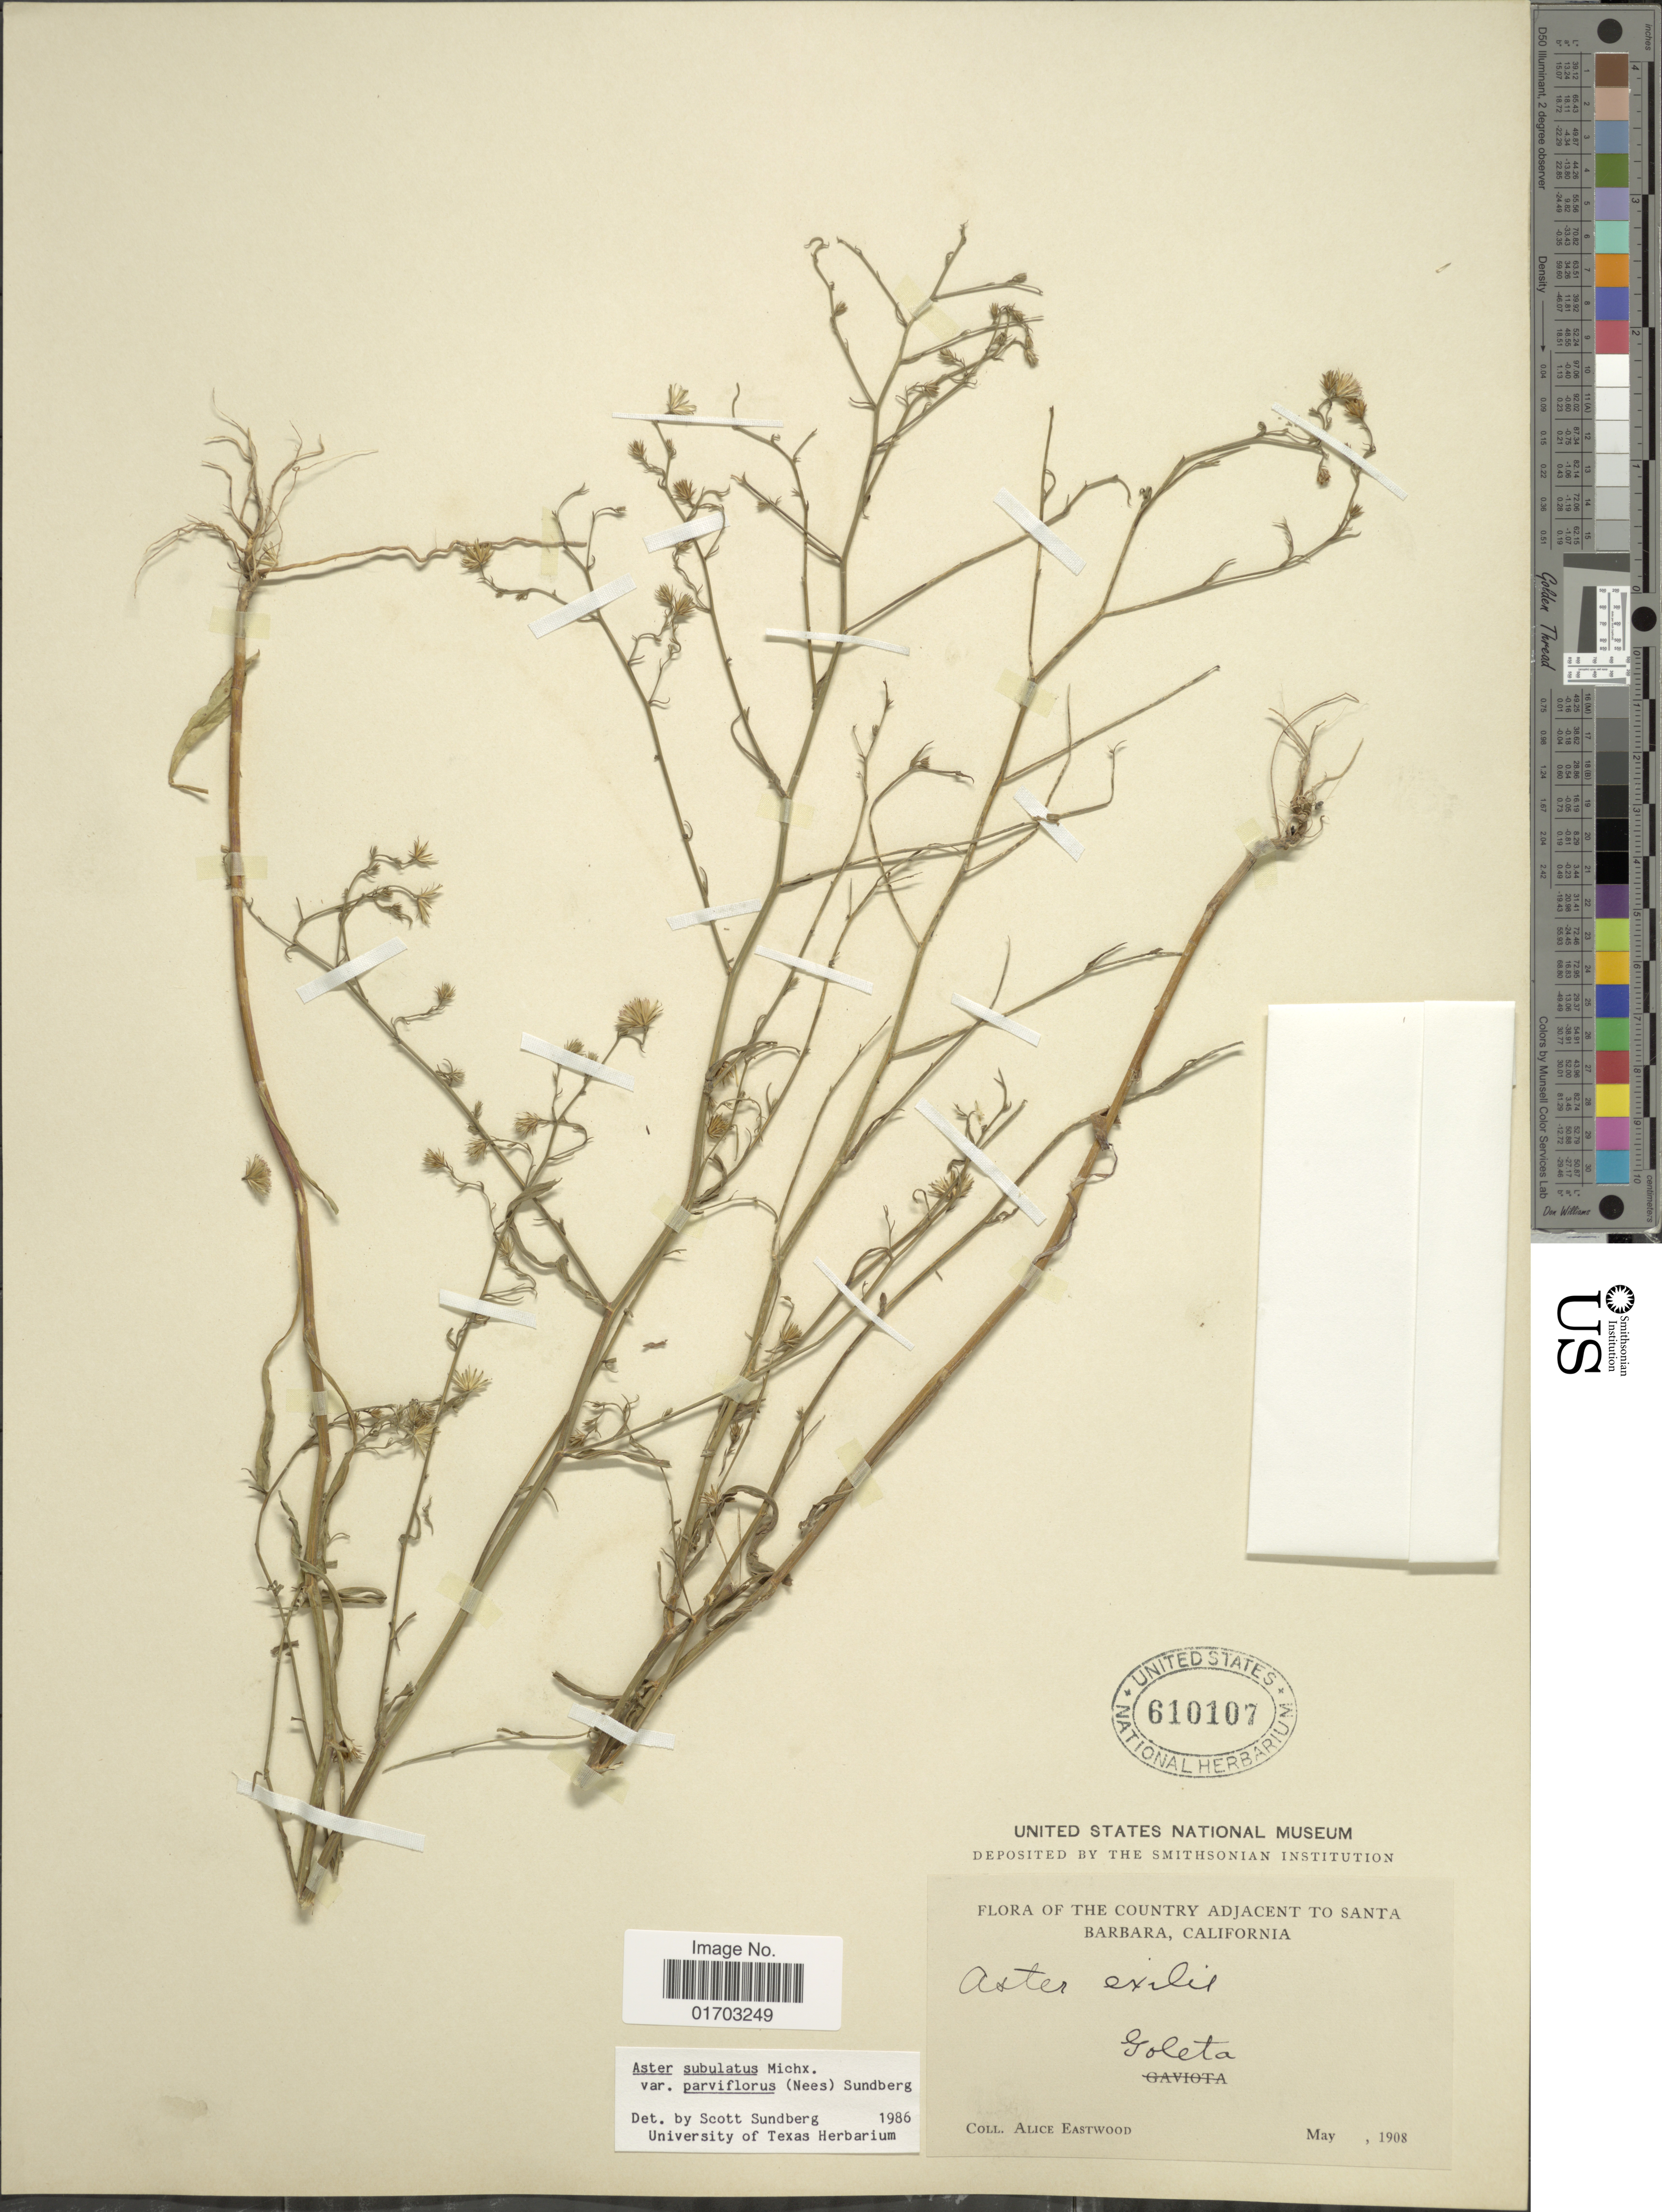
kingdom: Plantae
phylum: Tracheophyta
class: Magnoliopsida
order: Asterales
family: Asteraceae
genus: Symphyotrichum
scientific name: Symphyotrichum subulatum var. parviflorum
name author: (Nees) S.D. Sundb.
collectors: A. Eastwood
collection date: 1908-05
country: United States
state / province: California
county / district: Santa Barbara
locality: The Country adjacent to Santa Barbara, Goleta.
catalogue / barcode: US 610107